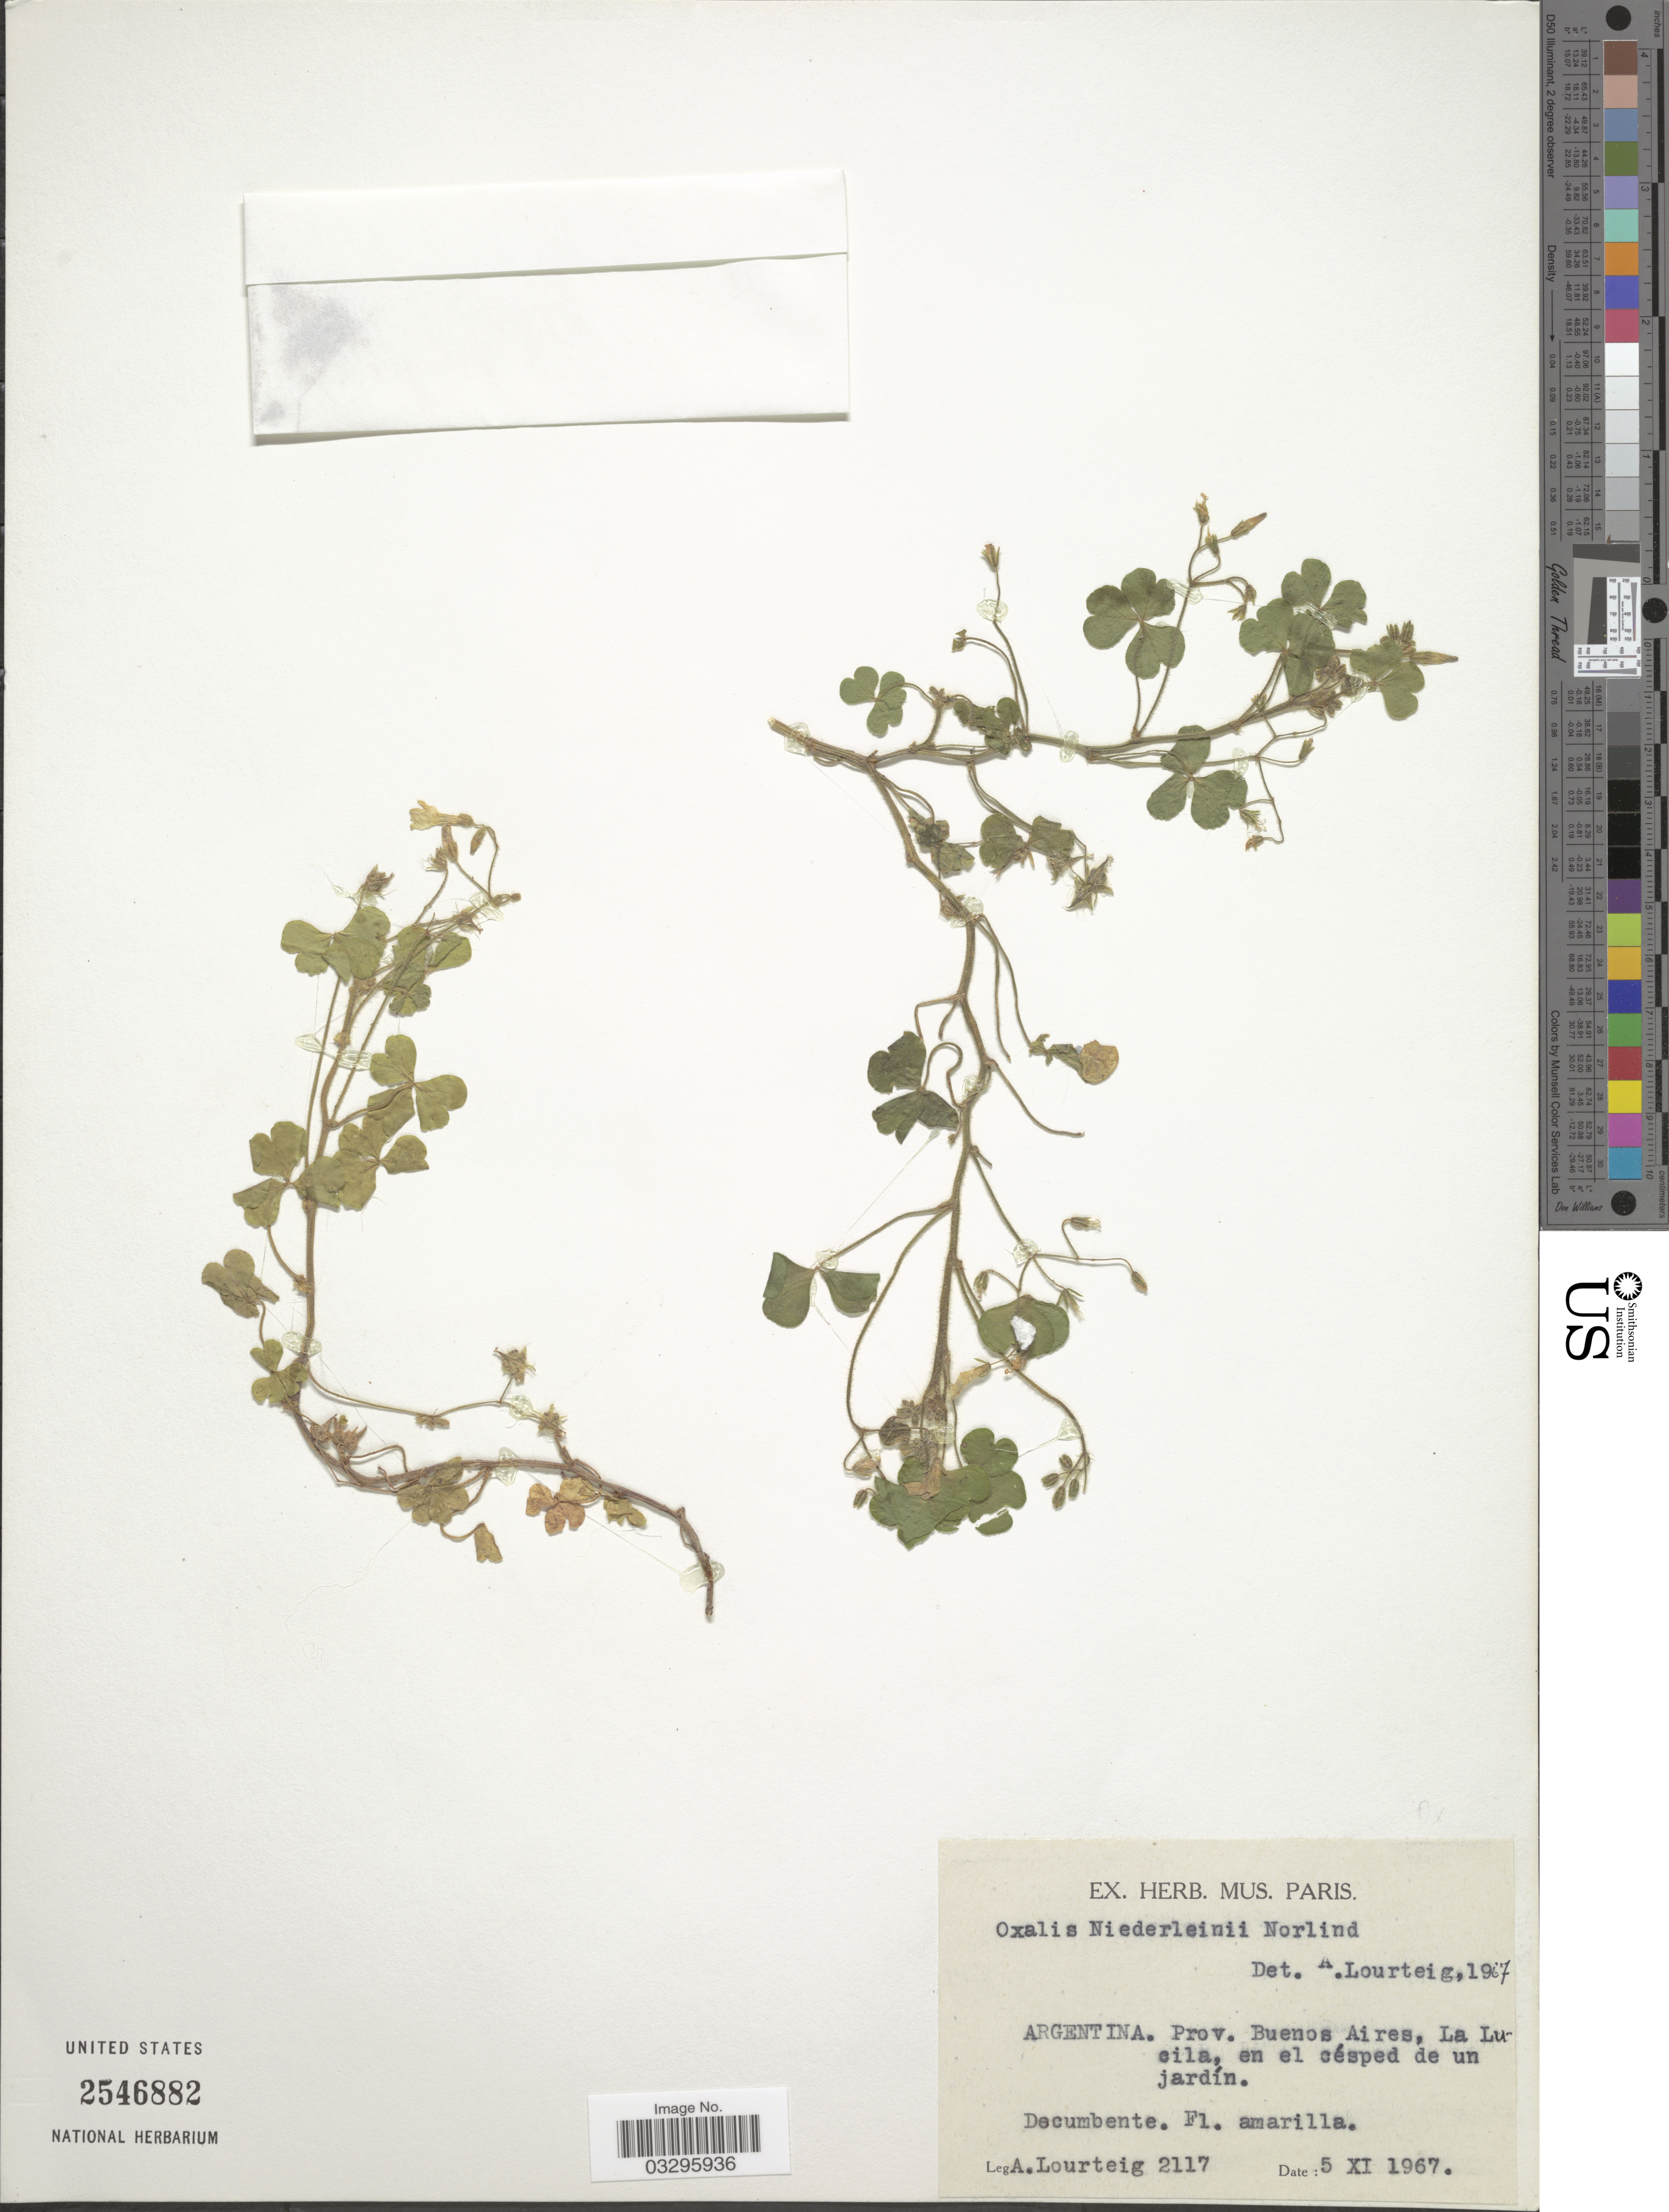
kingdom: Plantae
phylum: Tracheophyta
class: Magnoliopsida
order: Oxalidales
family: Oxalidaceae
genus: Oxalis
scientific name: Oxalis niederleinii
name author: R. Knuth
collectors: A. Lourteig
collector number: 2117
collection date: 1967-11-05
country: Argentina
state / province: Buenos Aires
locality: La Lucila, en el césped de un jardín.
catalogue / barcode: US 2546882